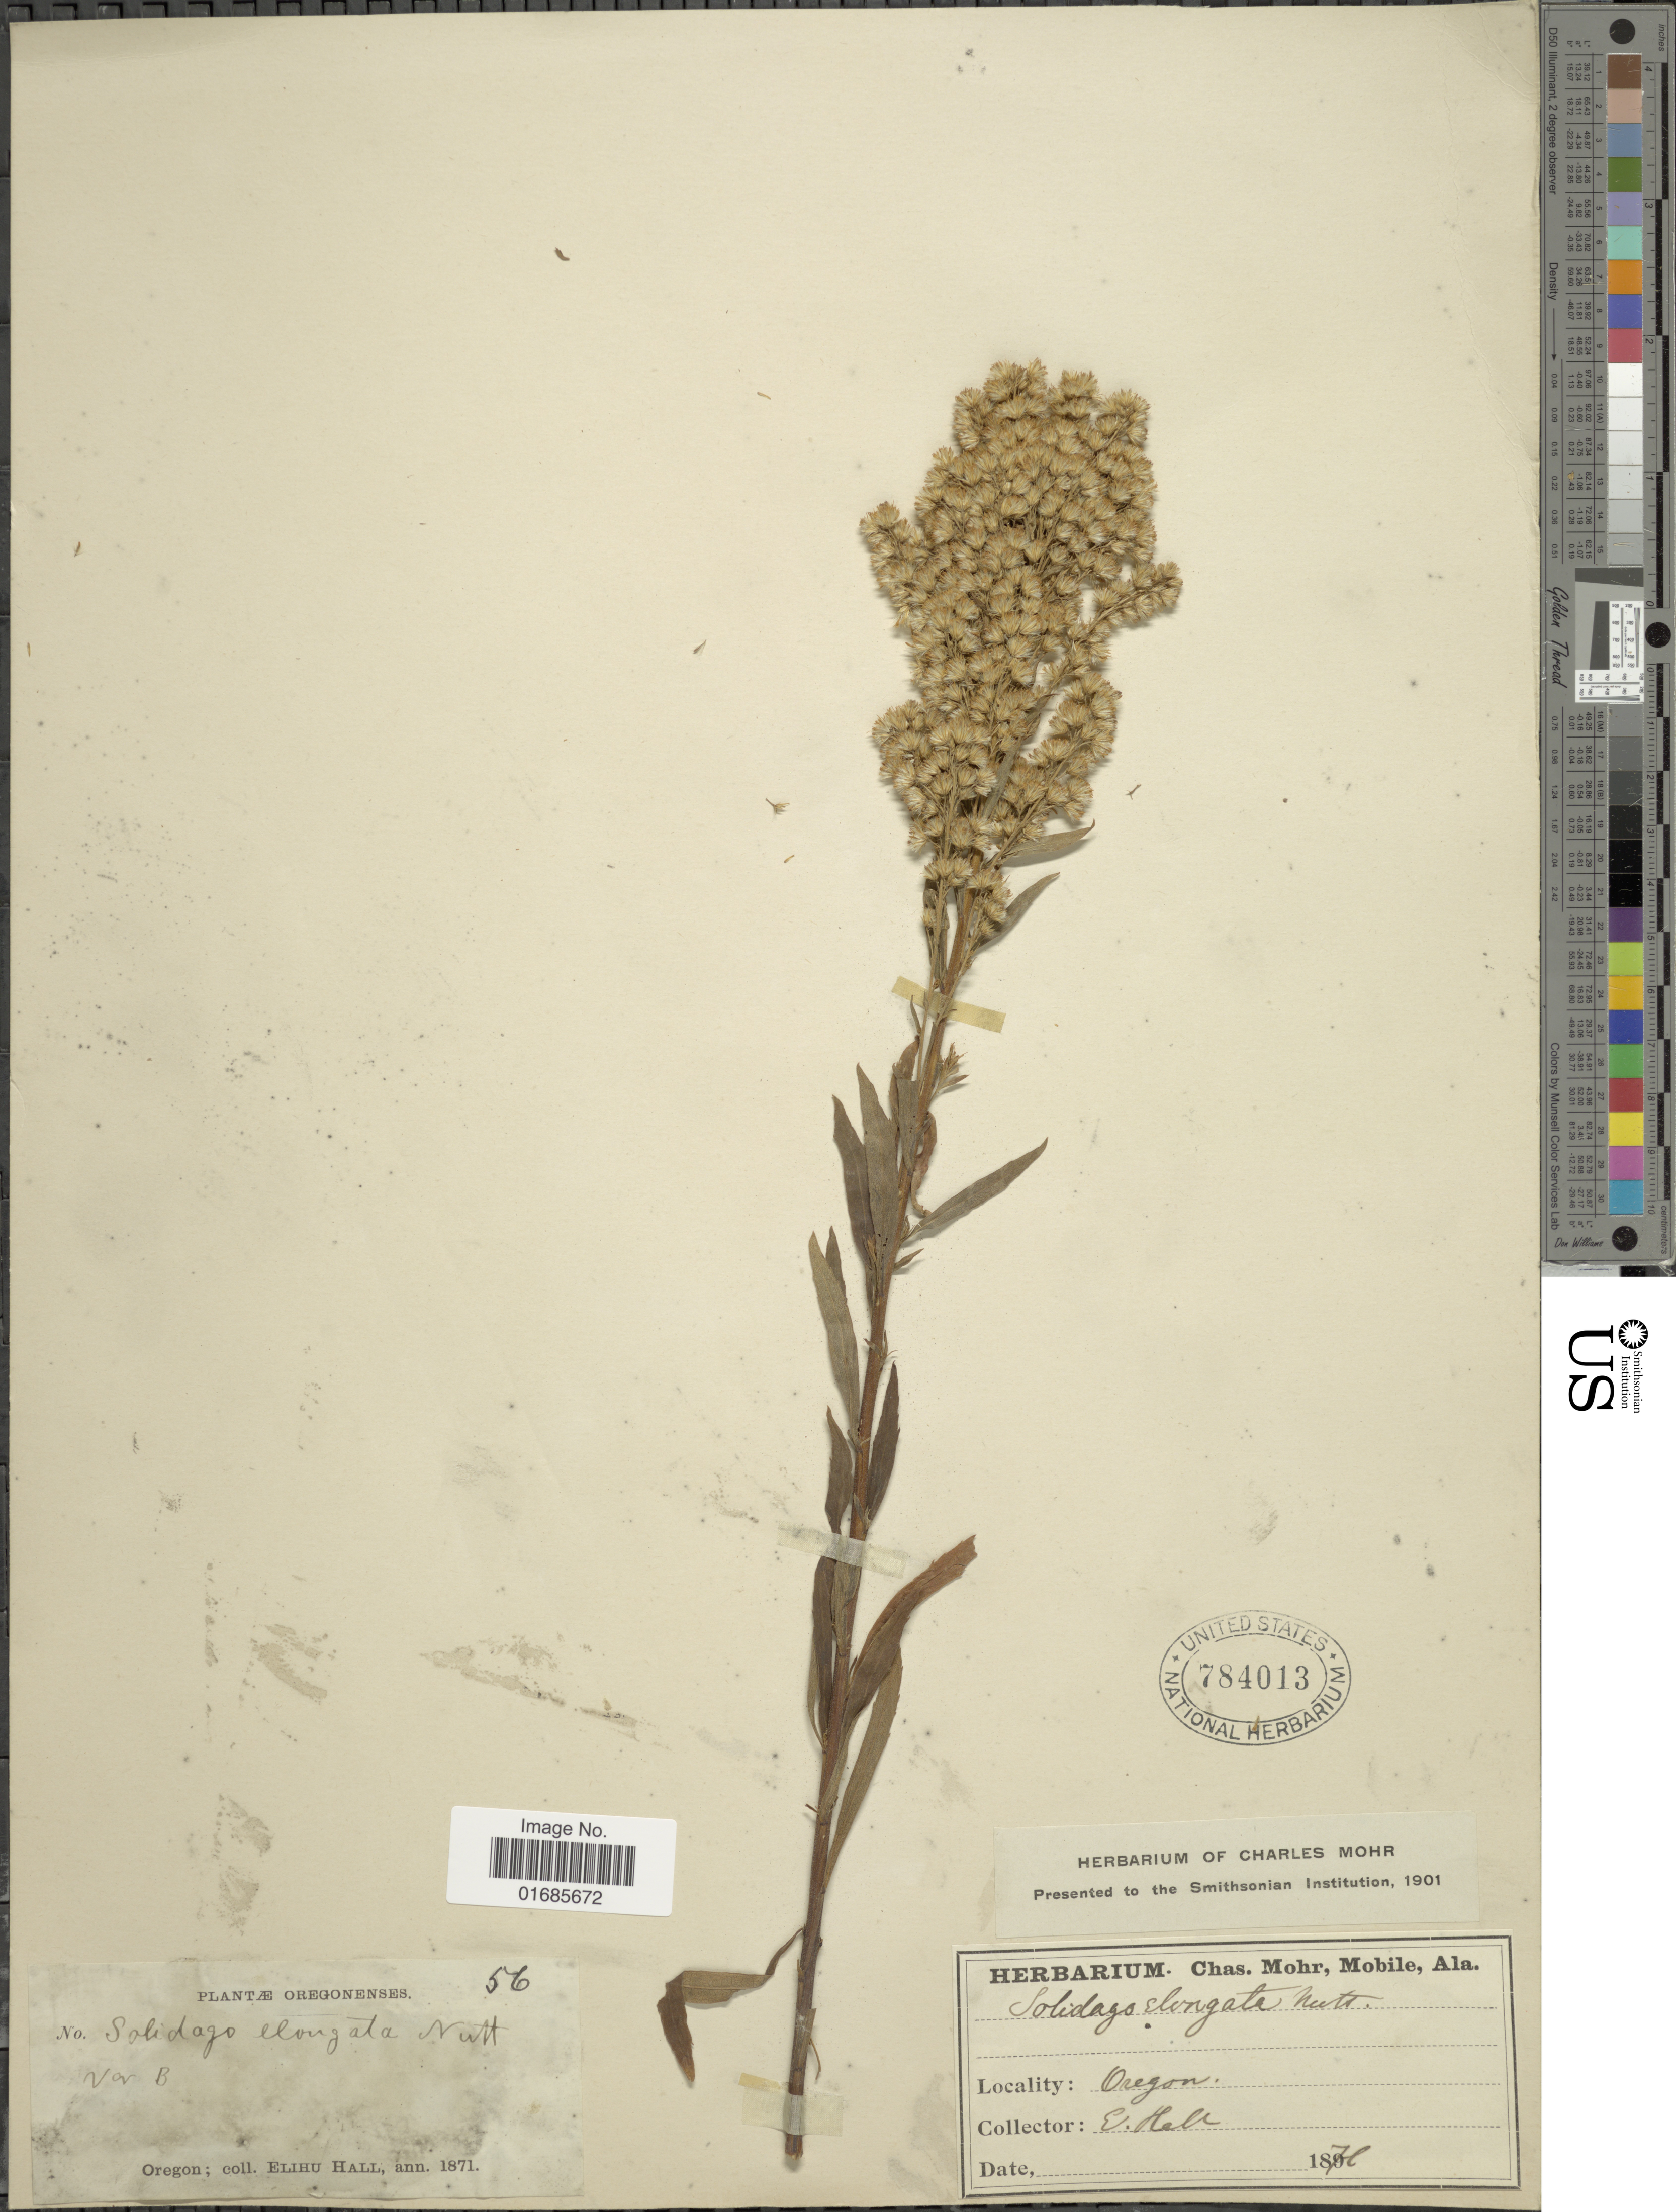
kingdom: Plantae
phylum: Tracheophyta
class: Magnoliopsida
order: Asterales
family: Asteraceae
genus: Solidago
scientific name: Solidago canadensis var. salebrosa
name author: (Piper) M.E. Jones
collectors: E. Hall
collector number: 56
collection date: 1871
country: United States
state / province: Oregon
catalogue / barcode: US 784013